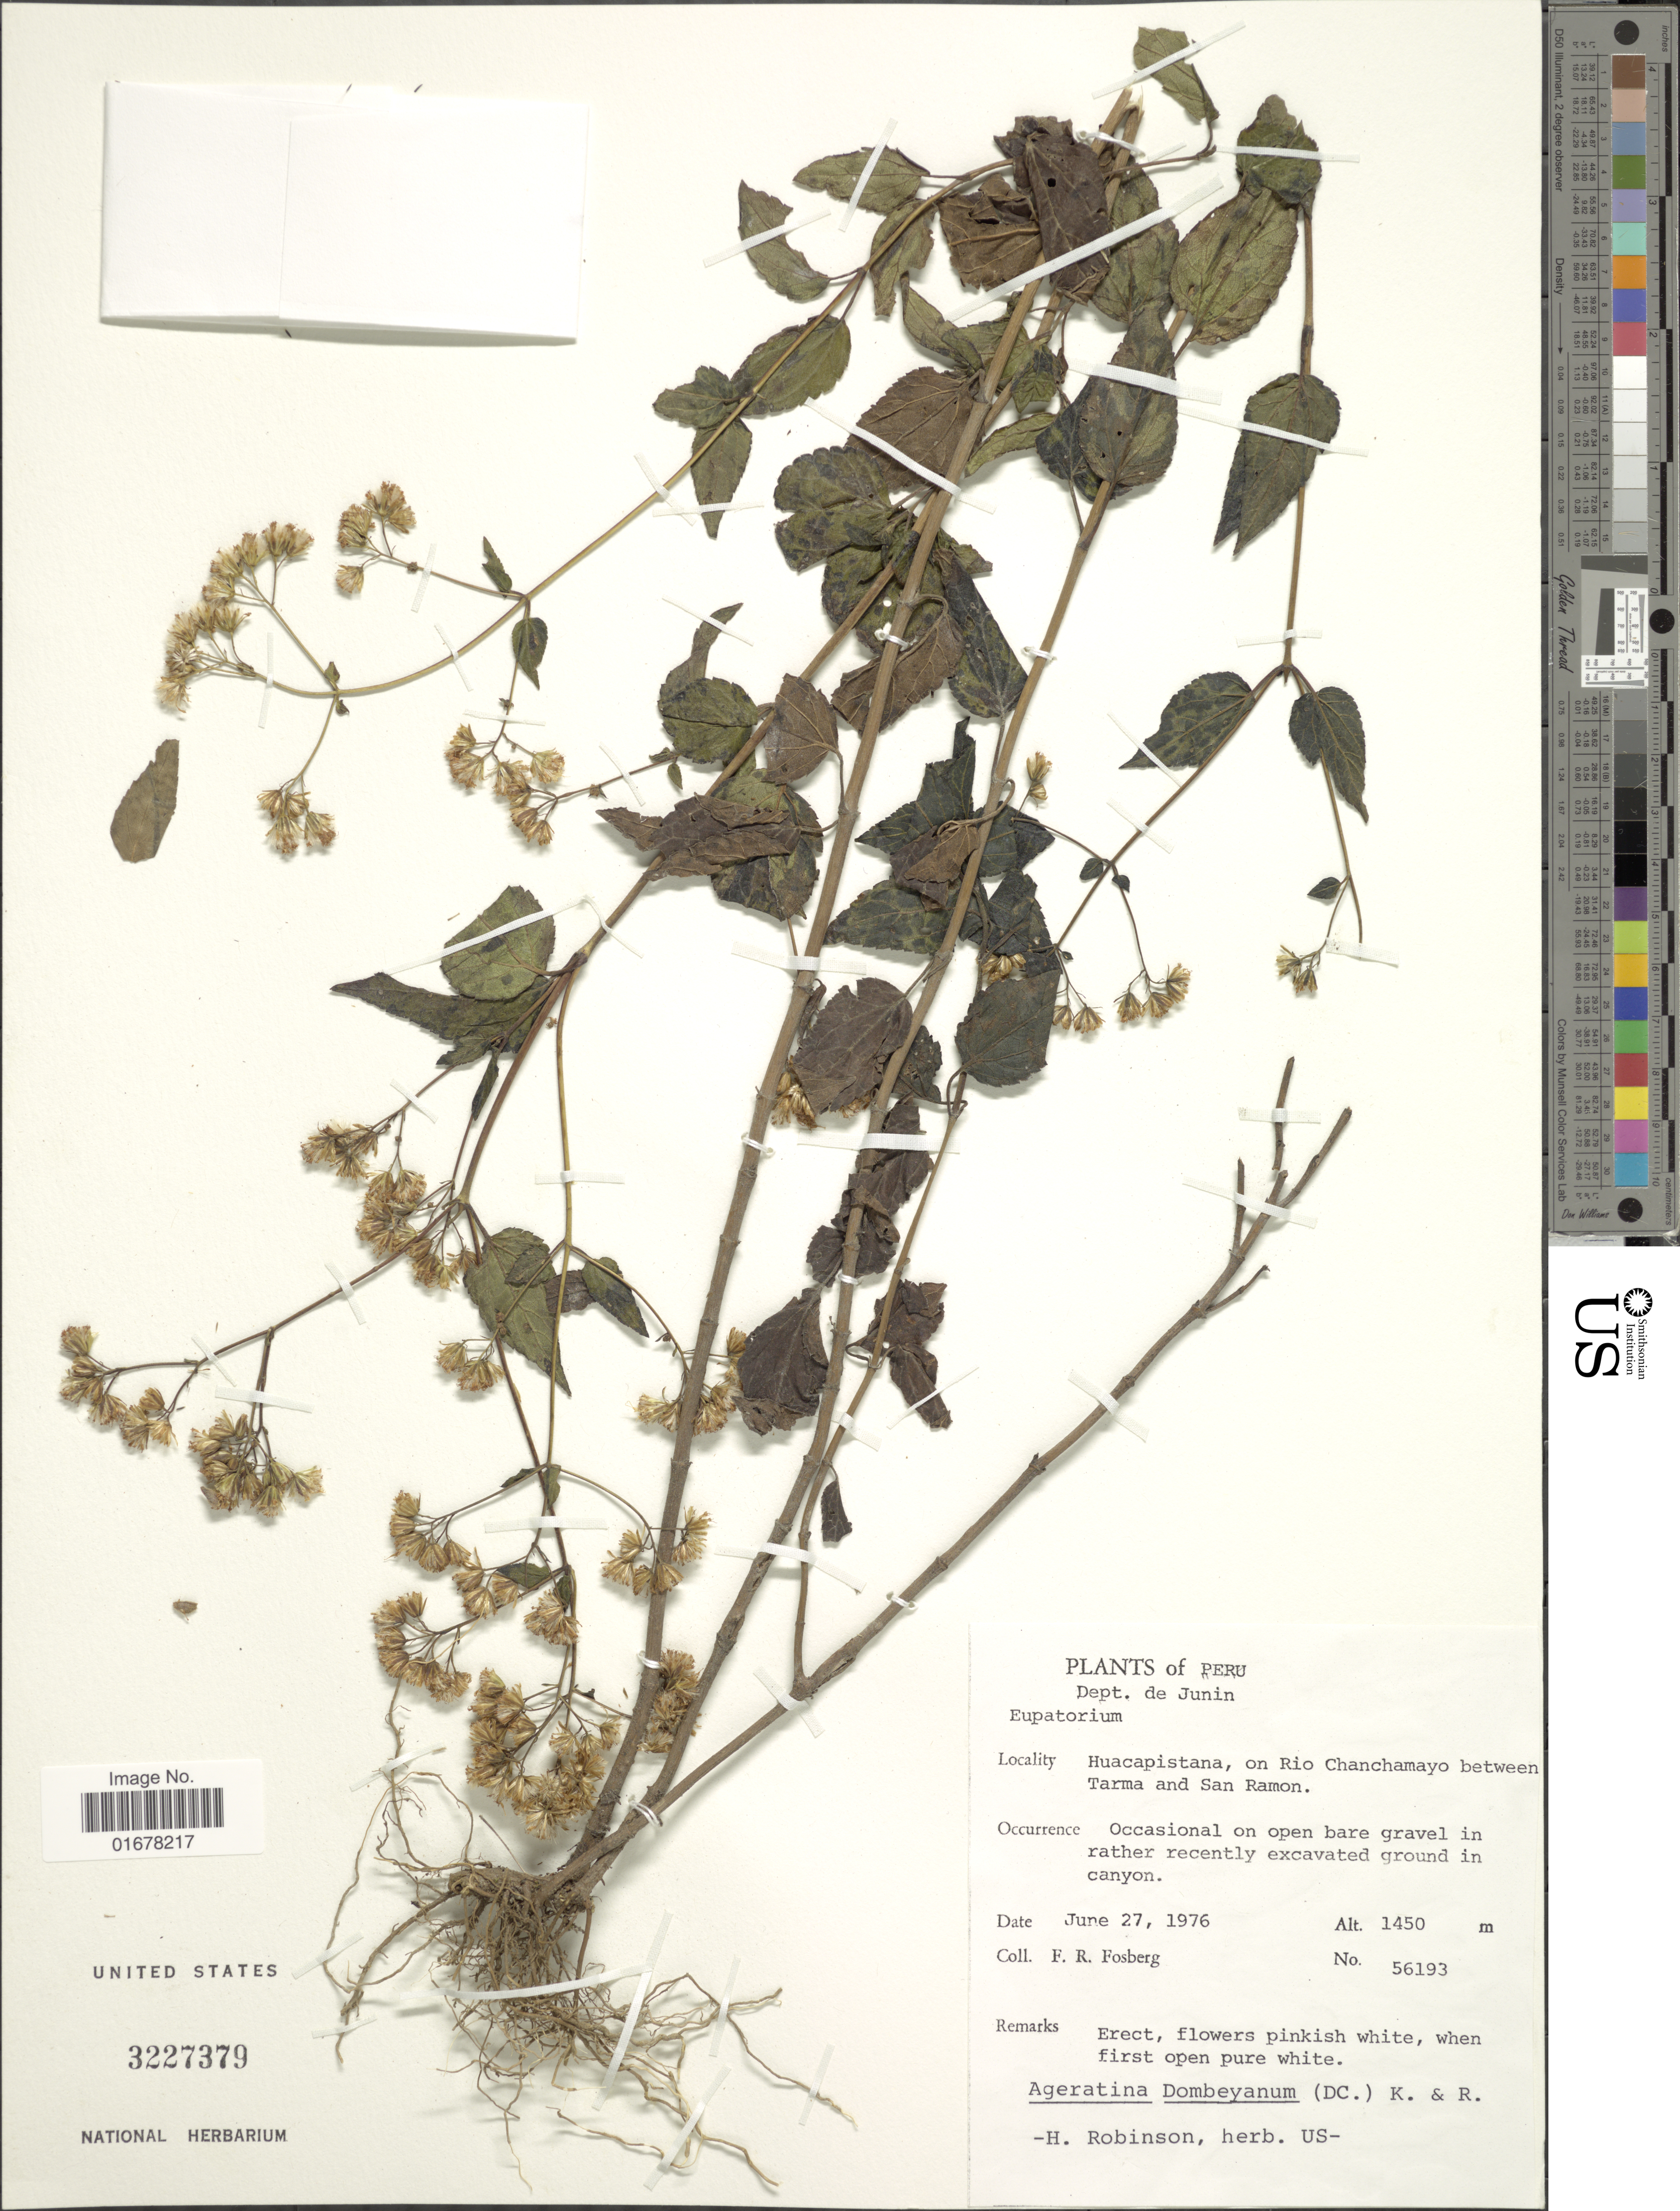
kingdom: Plantae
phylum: Tracheophyta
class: Magnoliopsida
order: Asterales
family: Asteraceae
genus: Ageratina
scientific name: Ageratina dombeyana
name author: (DC.) R.M. King & H. Rob.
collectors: F. R. Fosberg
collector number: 56193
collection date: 1976-06-27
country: Peru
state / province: Junín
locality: Dept. de Junin. Huacapistana, on Rio Chanchamayo between Tarma and San Ramon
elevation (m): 1450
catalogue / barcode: US 3227379